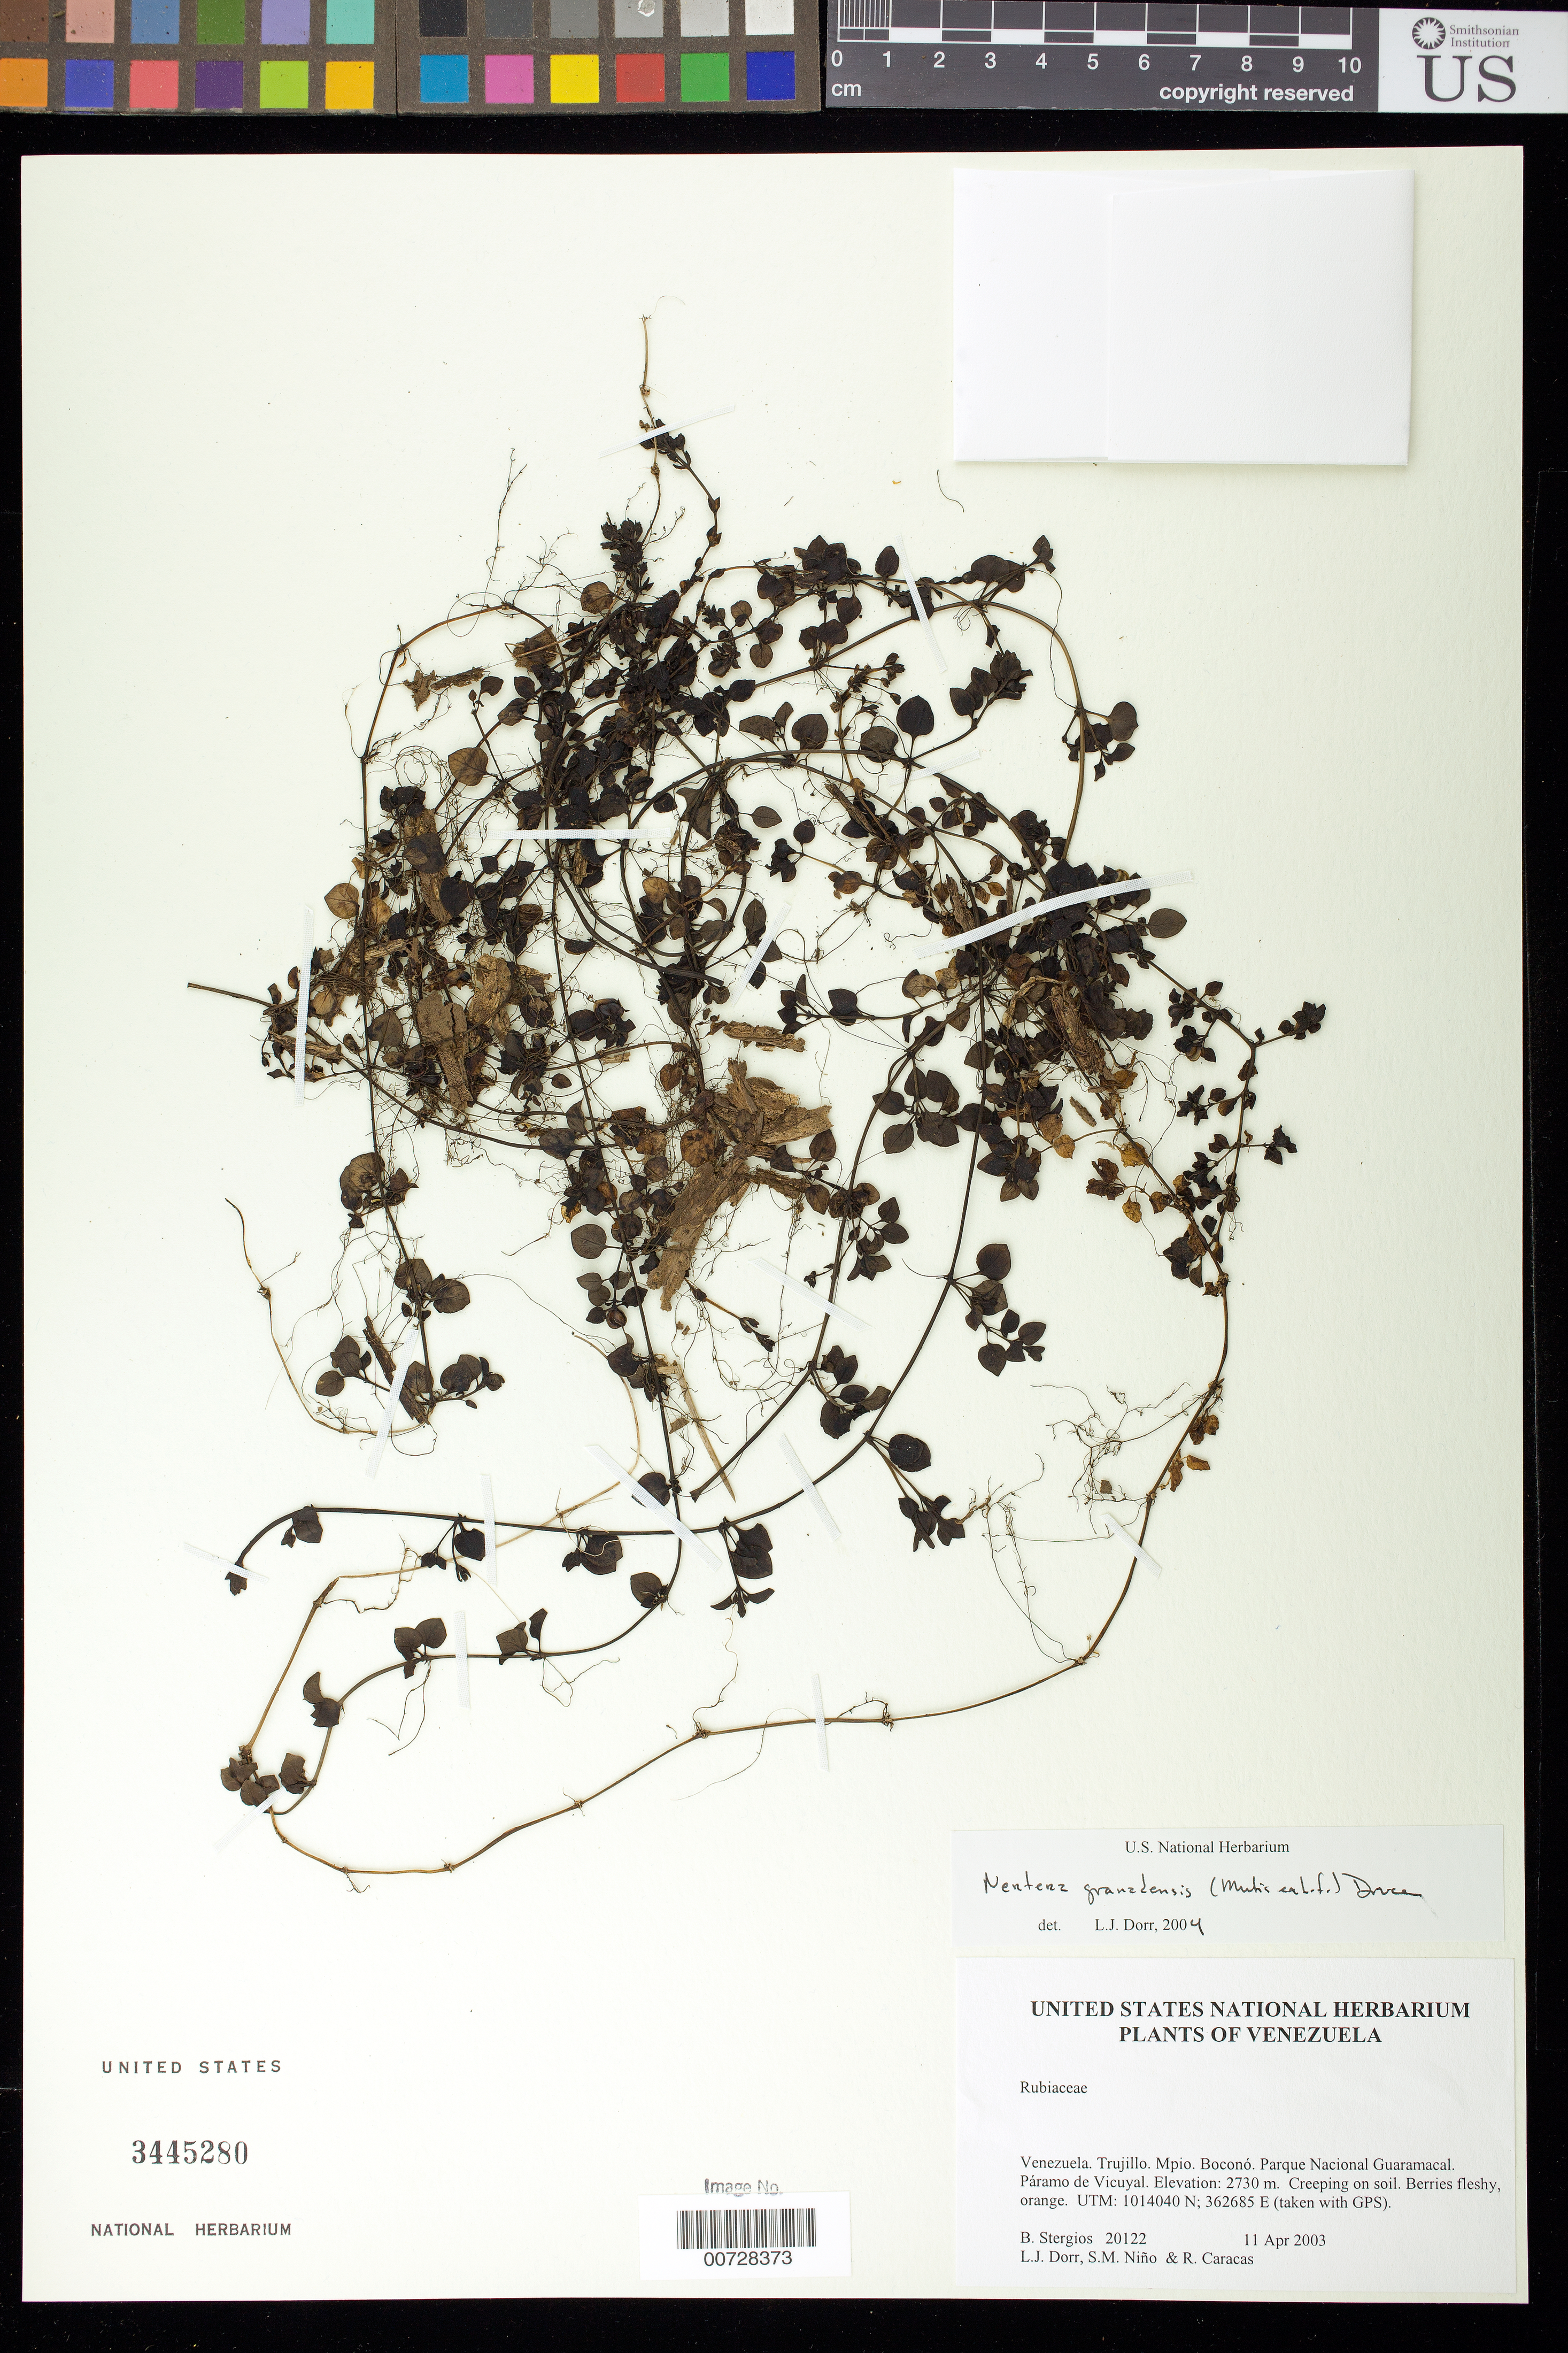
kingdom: Plantae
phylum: Tracheophyta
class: Magnoliopsida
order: Gentianales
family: Rubiaceae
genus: Nertera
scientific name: Nertera granadensis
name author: (Mutis ex L. f.) Druce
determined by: Dorr, L. J., (BOT), Smithsonian Institution - National Museum of Natural History (UNITED STATES)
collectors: B. G. Stergios, L. J. Dorr, S. M. Niño & R. Caracas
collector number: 20122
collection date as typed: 11 Apr 2003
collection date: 2003-04-11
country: Venezuela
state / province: Trujillo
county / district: Boconó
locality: Parque Nacional Guaramacal. Páramo de Vicuyal.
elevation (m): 2730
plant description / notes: PORT, US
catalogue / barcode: US 3445280